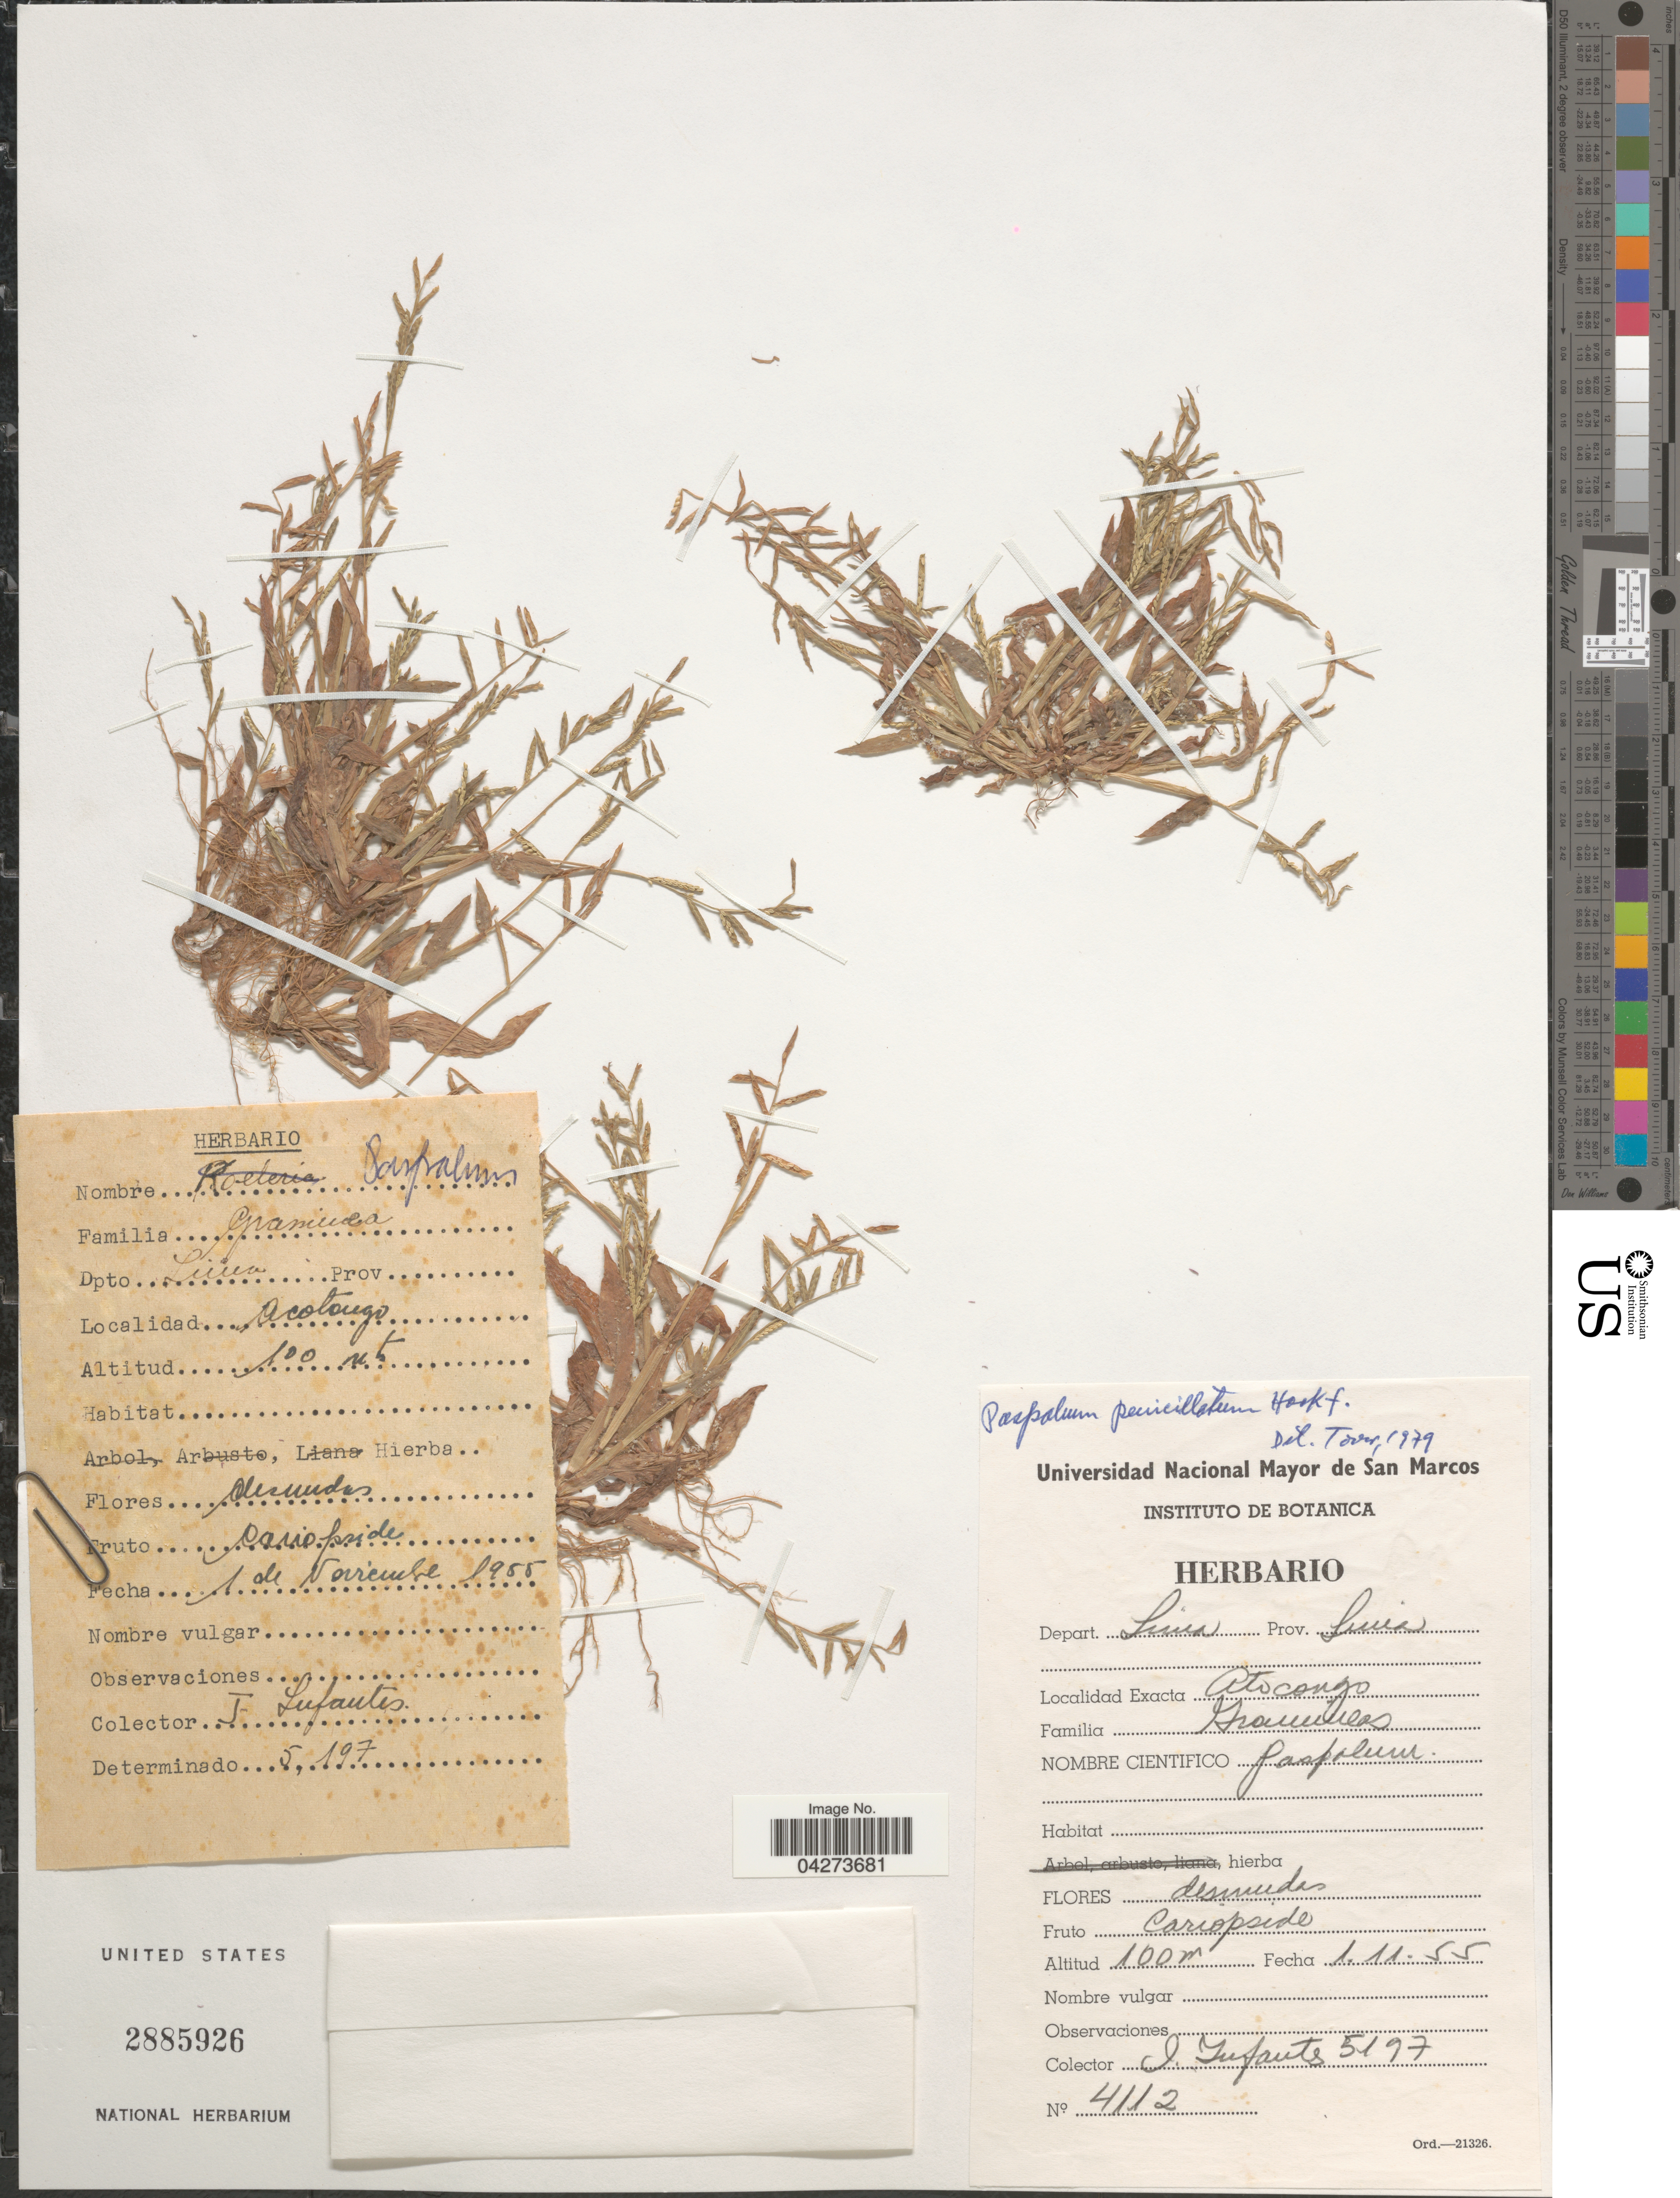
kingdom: Plantae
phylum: Tracheophyta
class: Liliopsida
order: Poales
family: Poaceae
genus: Paspalum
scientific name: Paspalum penicillatum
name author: Hook. f.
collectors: J. Infantes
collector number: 5197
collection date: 1955-11-01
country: Peru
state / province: Lima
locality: Atocongo.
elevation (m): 100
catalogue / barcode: US 2885926